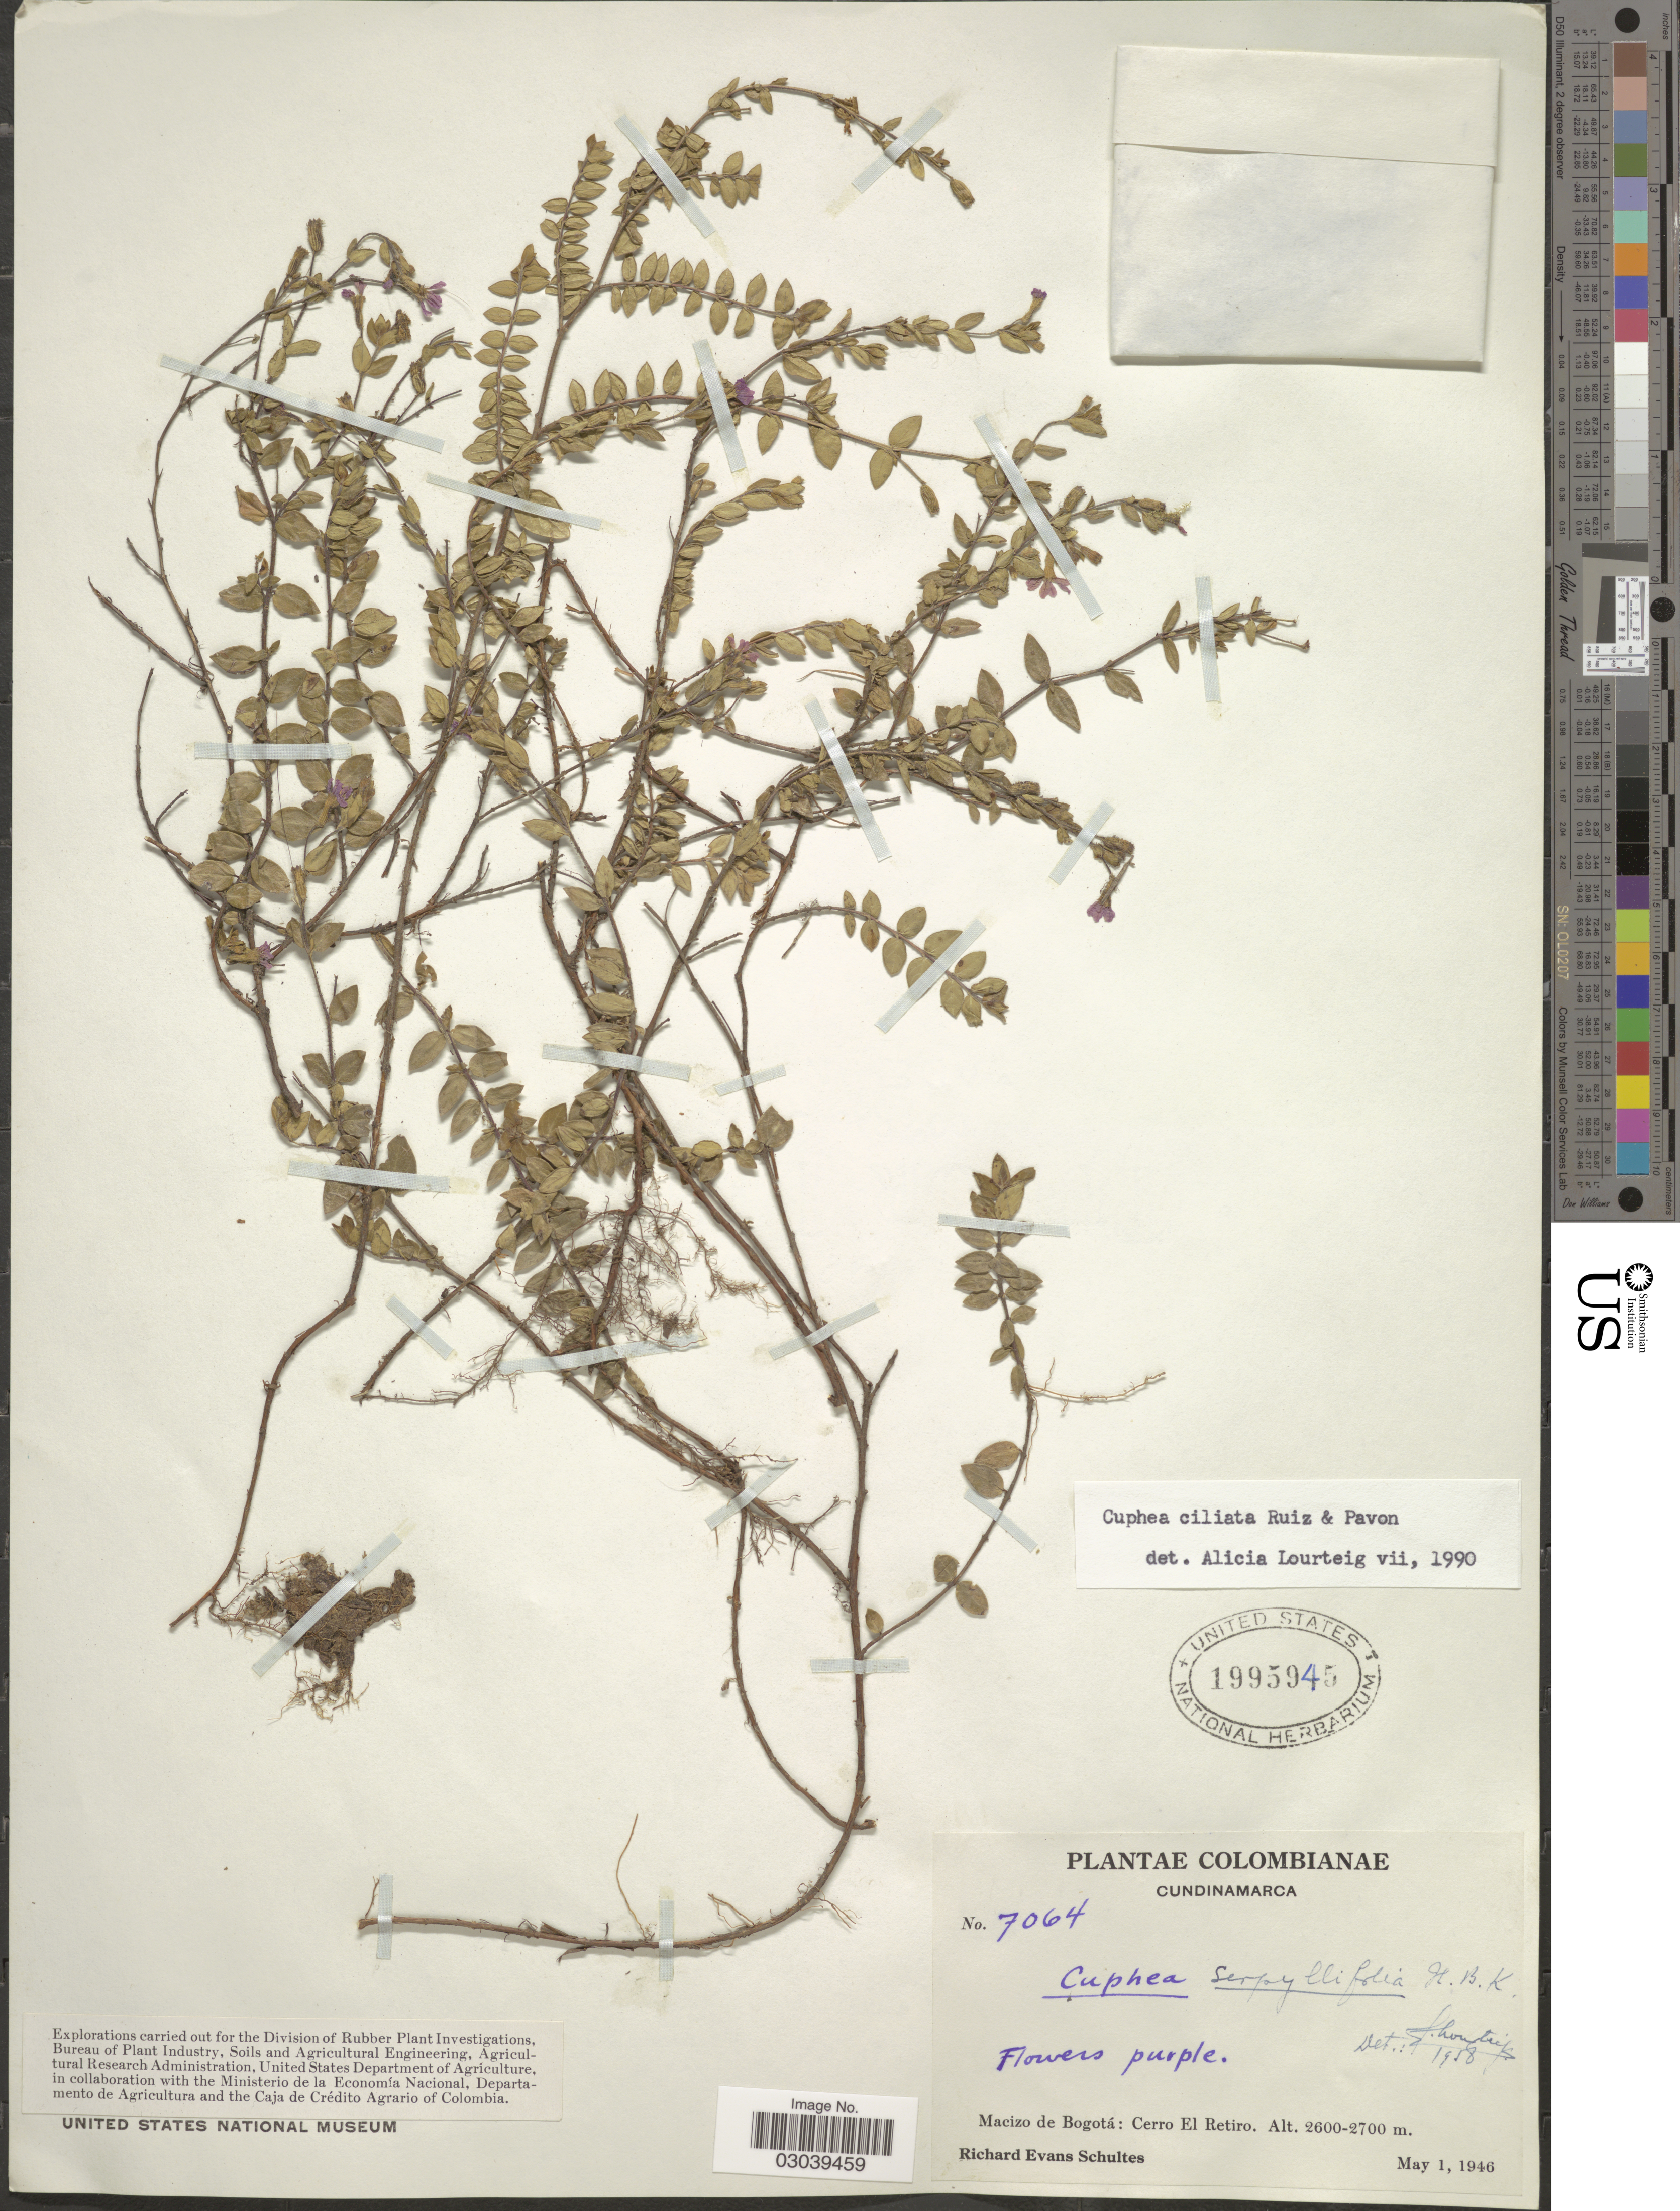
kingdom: Plantae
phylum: Tracheophyta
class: Magnoliopsida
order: Myrtales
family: Lythraceae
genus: Cuphea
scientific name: Cuphea ciliata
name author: Ruiz & Pav.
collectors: R. E. Schultes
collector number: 7064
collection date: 1946-05-01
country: Colombia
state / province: Cundinamarca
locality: Macizo de Bogotá: Cerro El Retiro.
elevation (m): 2600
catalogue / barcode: US 1995945